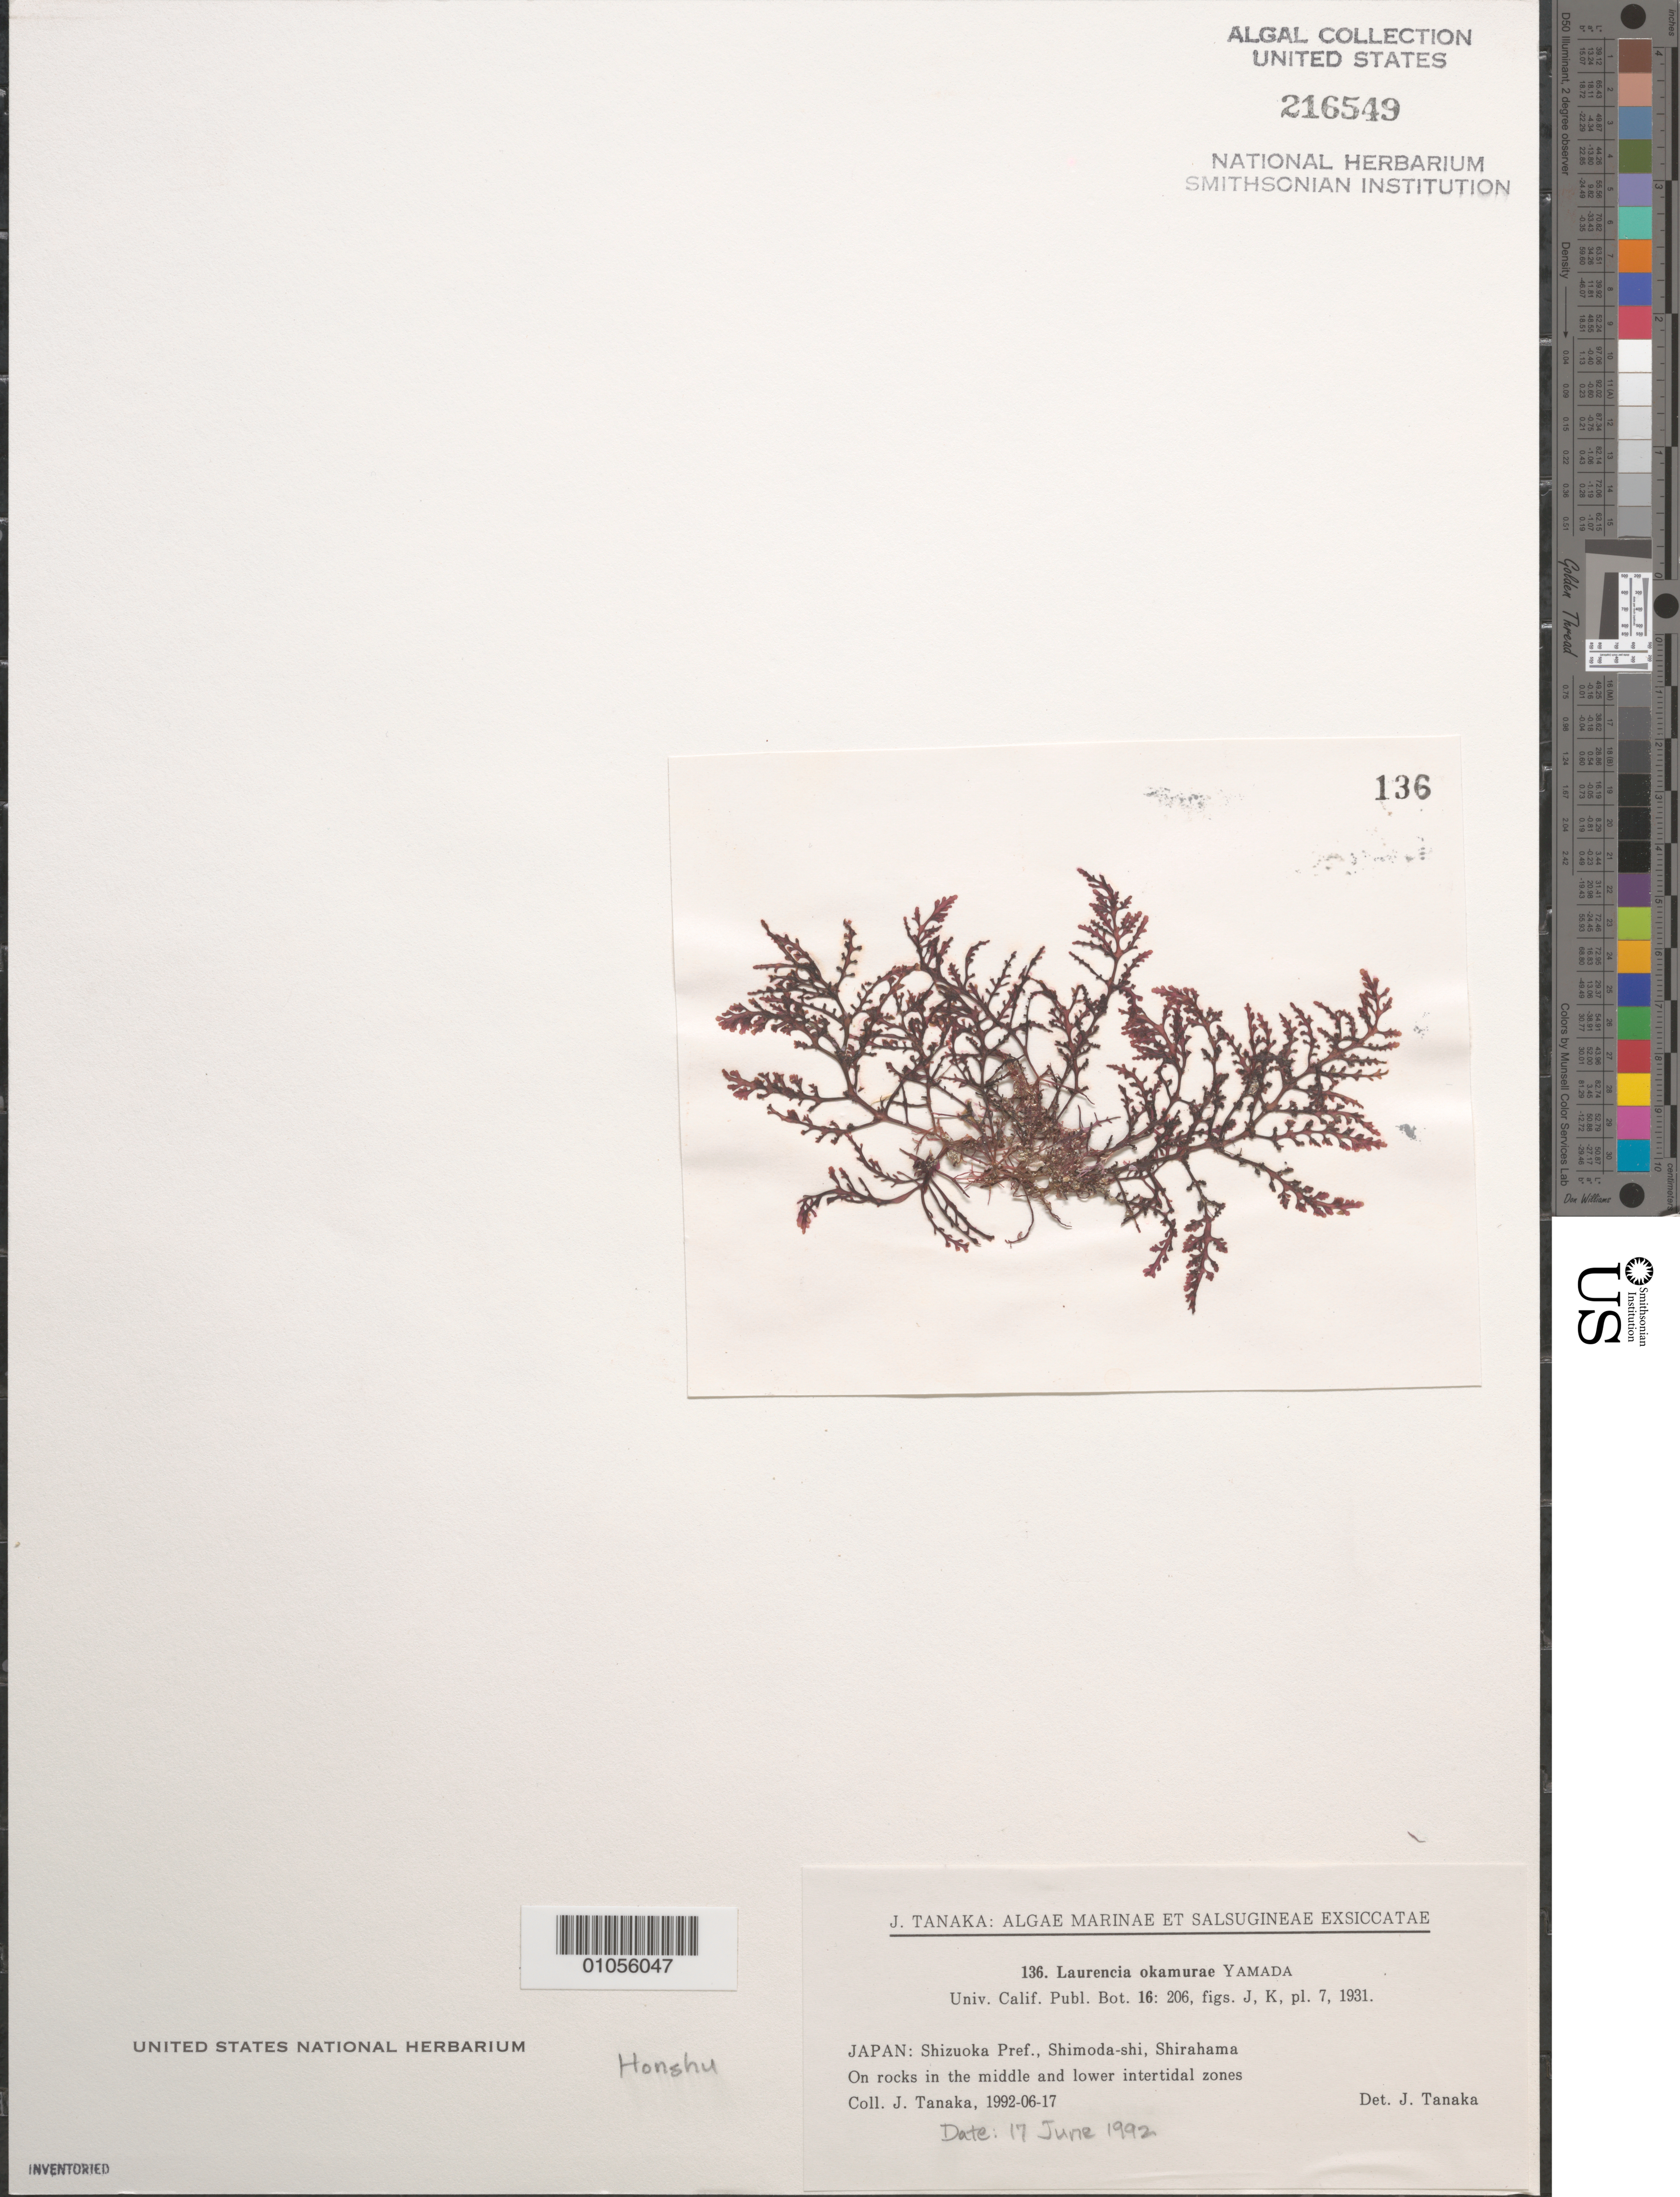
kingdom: Plantae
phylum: Rhodophyta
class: Florideophyceae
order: Ceramiales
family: Rhodomelaceae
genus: Laurencia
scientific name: Laurencia okamurae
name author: Yamada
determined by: Tanaka, J.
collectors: J. Tanaka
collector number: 136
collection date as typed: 17 Jun 1992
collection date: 1992-06-17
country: Japan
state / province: Sizuoka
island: Honshu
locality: Shimoda-shi, Shirahama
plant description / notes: Tanaka, J., Algae Marinae et Salsugineae Exsiccatae, Fasc. VI (nos. 126-150), 1993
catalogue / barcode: US 216549